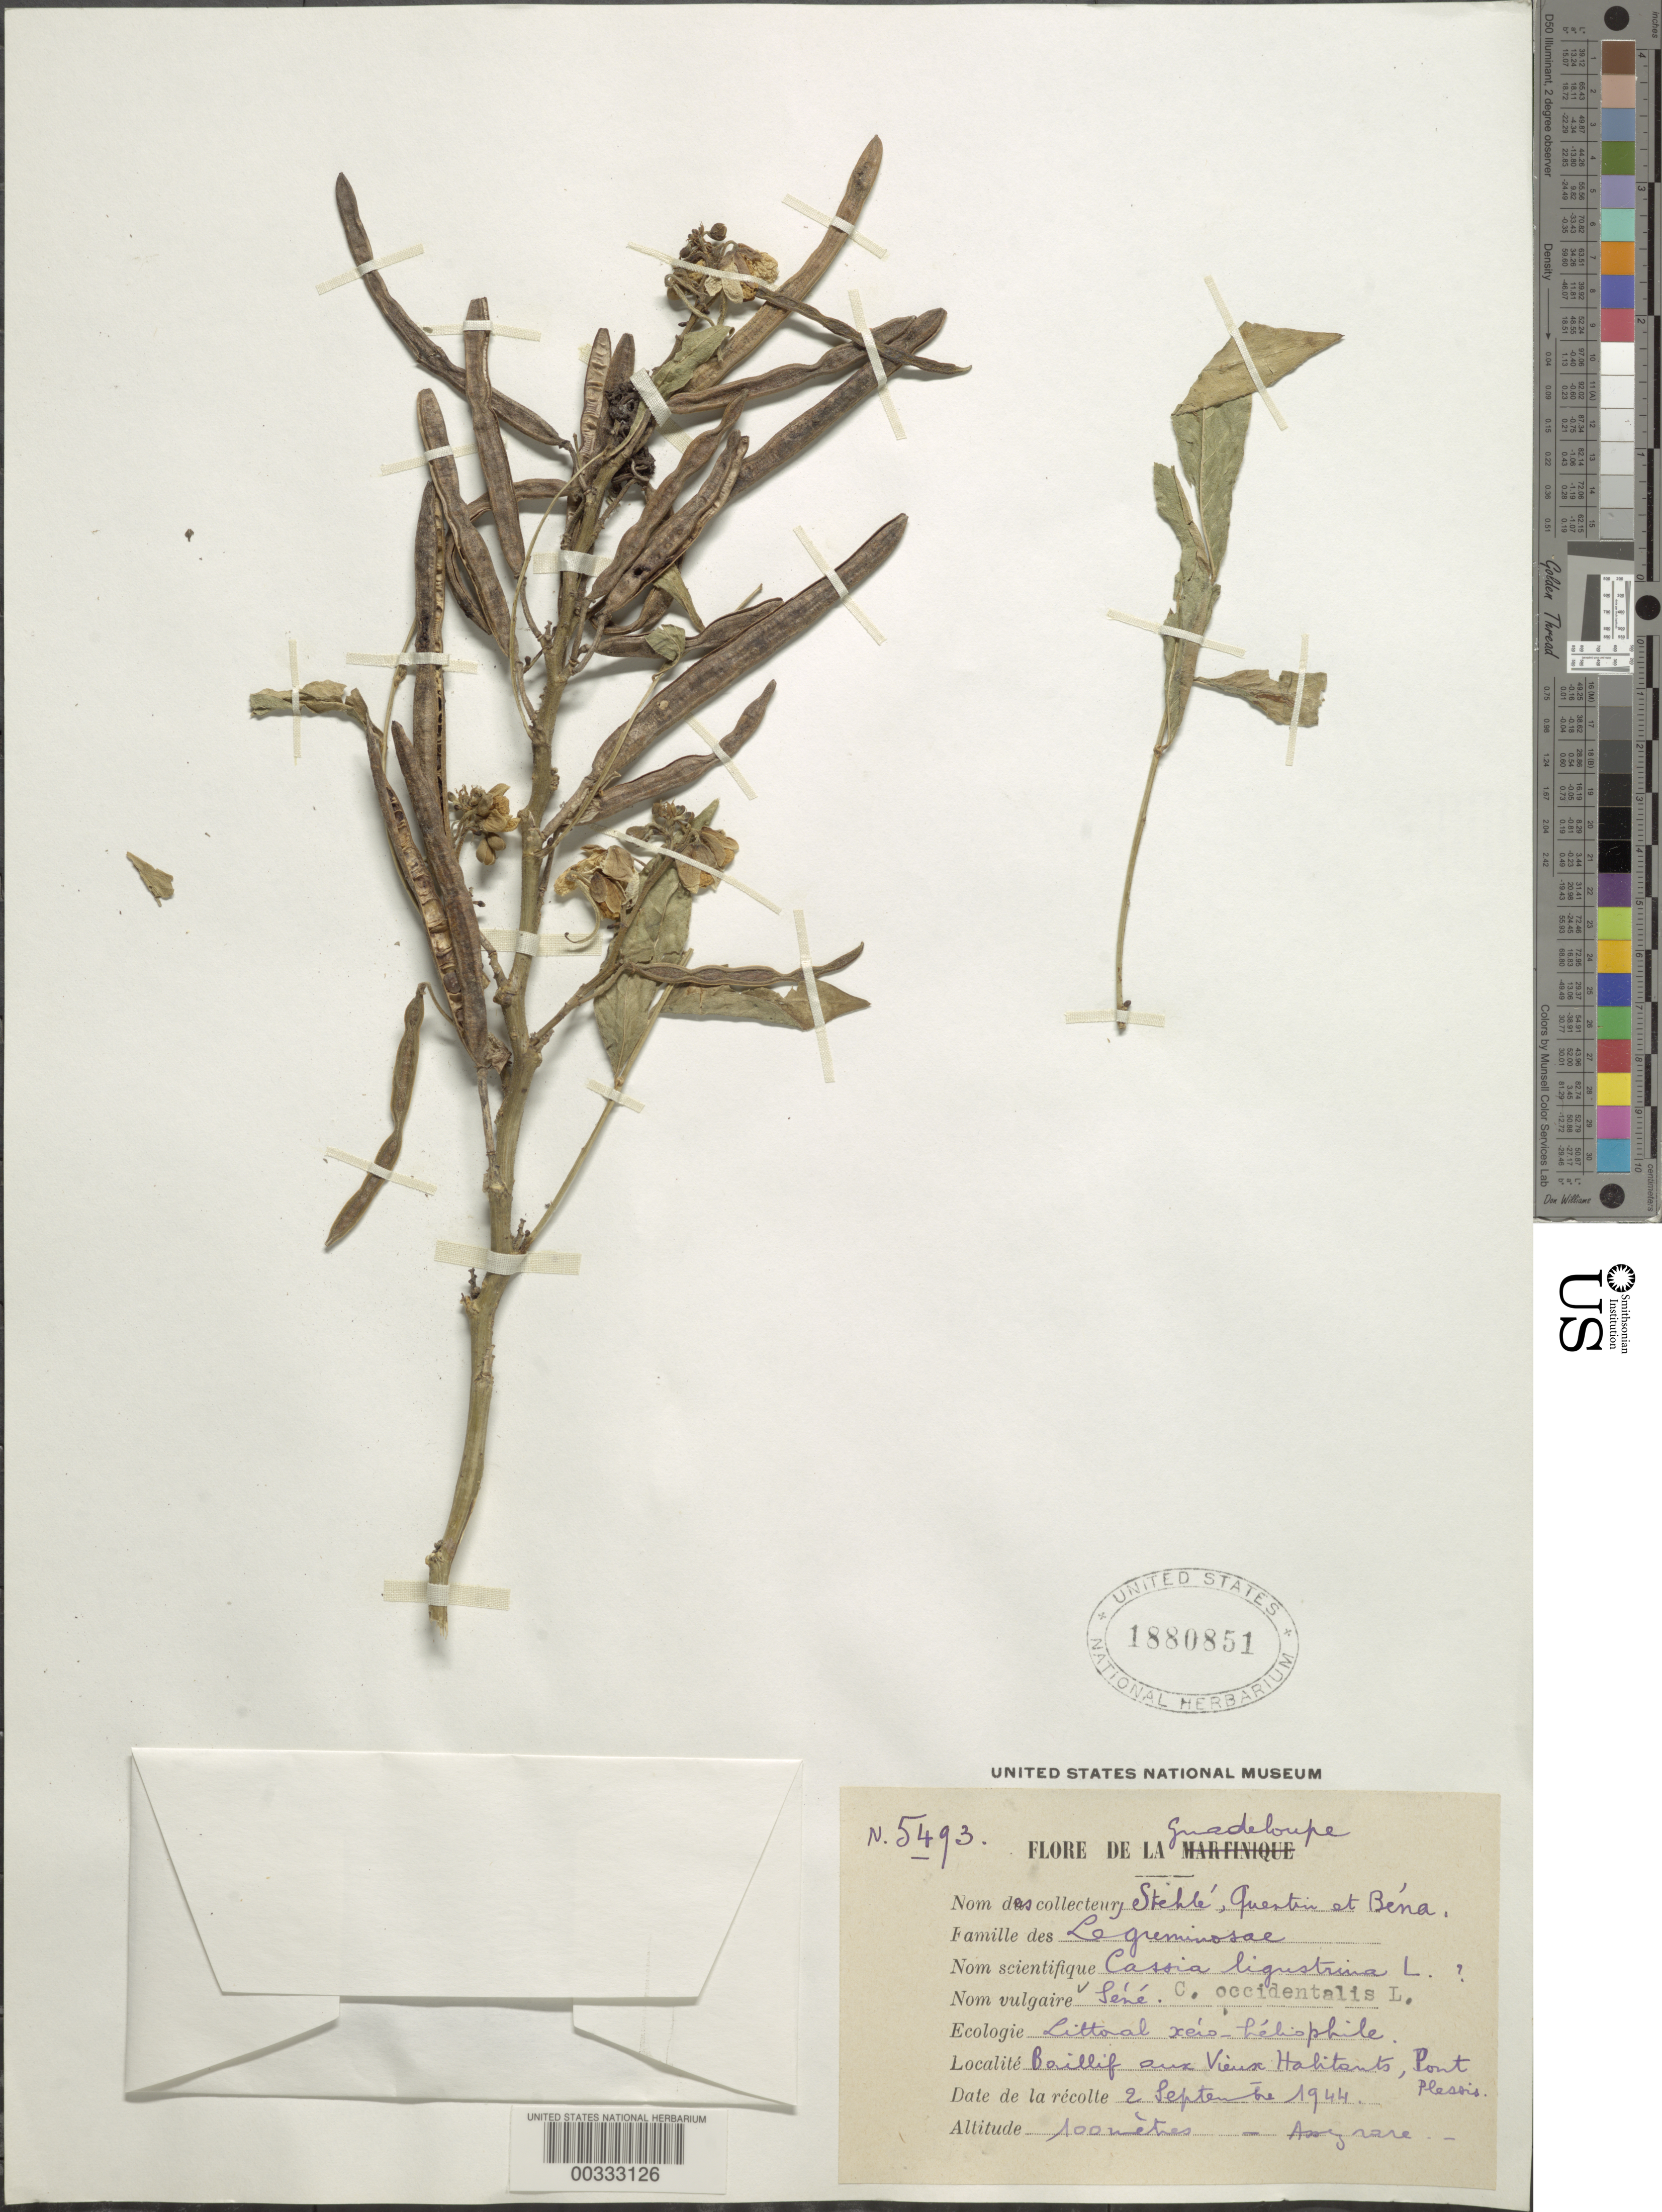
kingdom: Plantae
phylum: Tracheophyta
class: Magnoliopsida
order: Fabales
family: Fabaceae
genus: Senna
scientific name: Senna occidentalis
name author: (L.) Link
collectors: H. Stehlé, L. Quentin & -. Bena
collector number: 5493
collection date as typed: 02 Sep 1944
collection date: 1944-09-02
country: Guadeloupe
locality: Boillif aux vieux halitants, pont plesons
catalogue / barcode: US 1880851